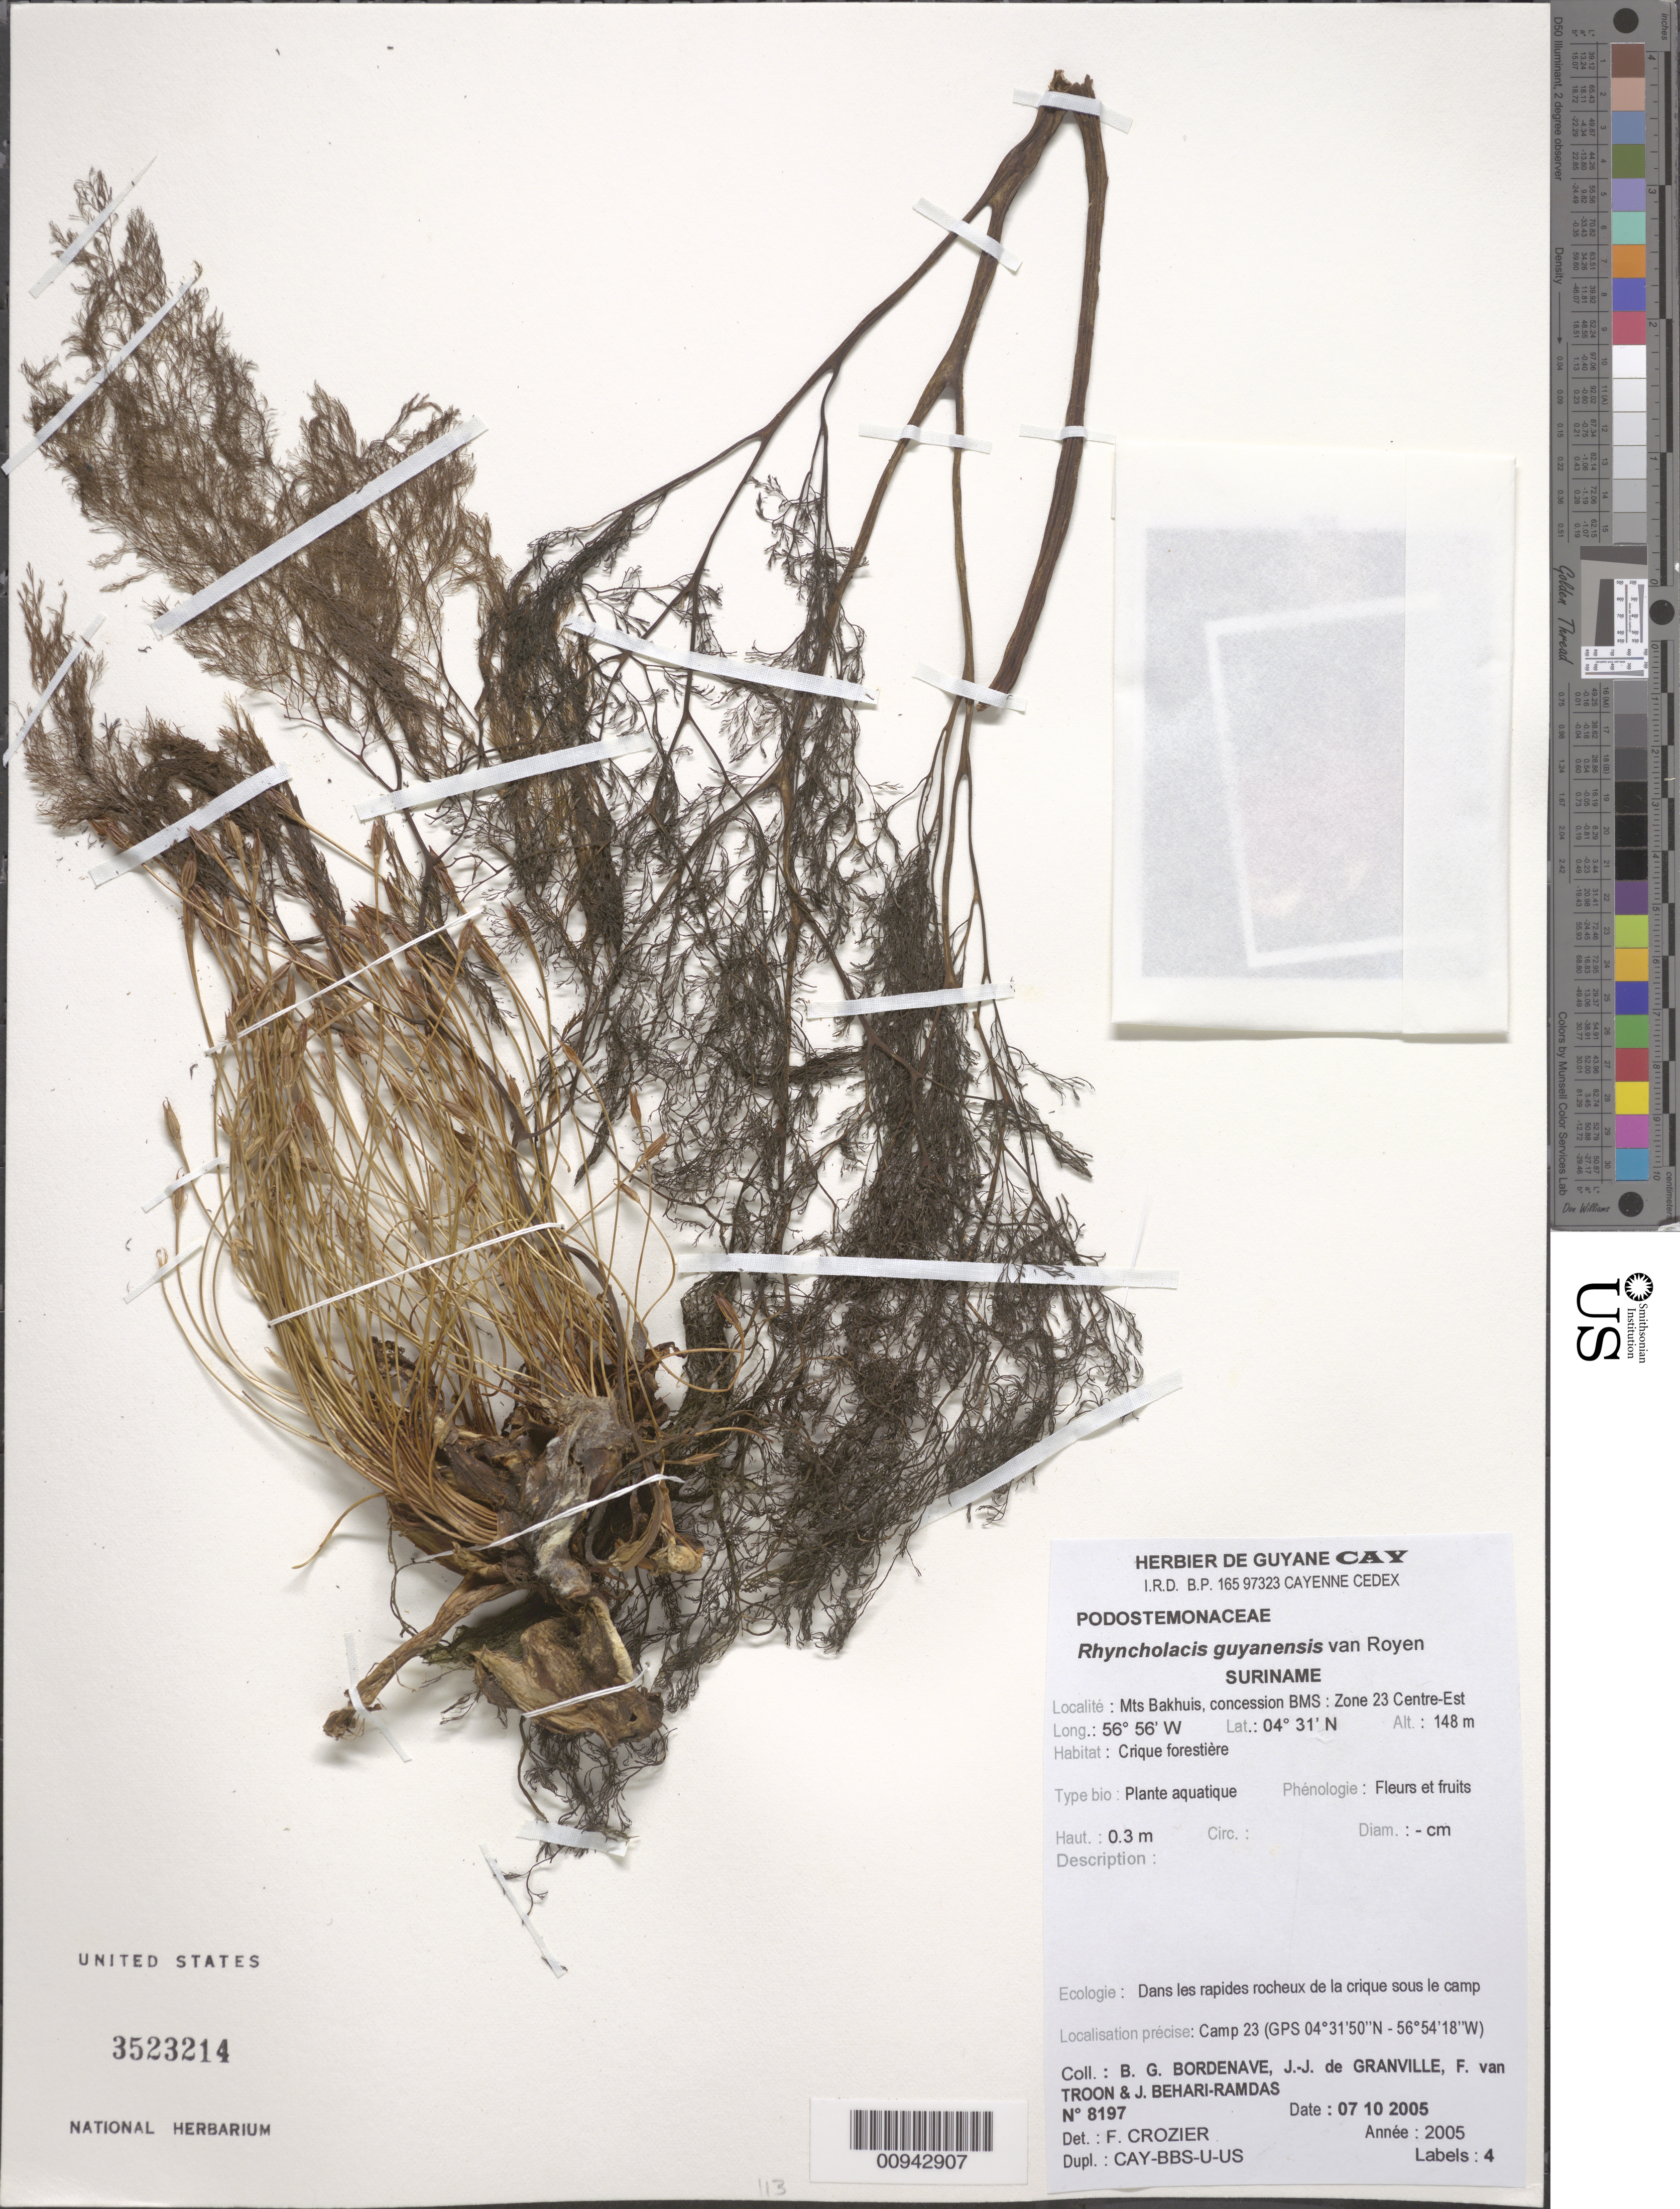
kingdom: Plantae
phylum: Tracheophyta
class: Magnoliopsida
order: Malpighiales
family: Podostemaceae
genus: Rhyncholacis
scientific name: Rhyncholacis guyanensis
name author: P. Royen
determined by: Crozier, F.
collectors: B. Bordenave, J.-J. de Granville, F. Van Troon & J. Behari-Ramdas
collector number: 8197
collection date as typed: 7-Oct-05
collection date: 2005-10-07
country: Suriname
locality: Mts Bakhuis, concession BMS: Zone 23 Centre-Est. Camp 23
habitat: Crique forestiere. Dans les rapides rocheux de la crique sous le camp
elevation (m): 148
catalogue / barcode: US 3523214